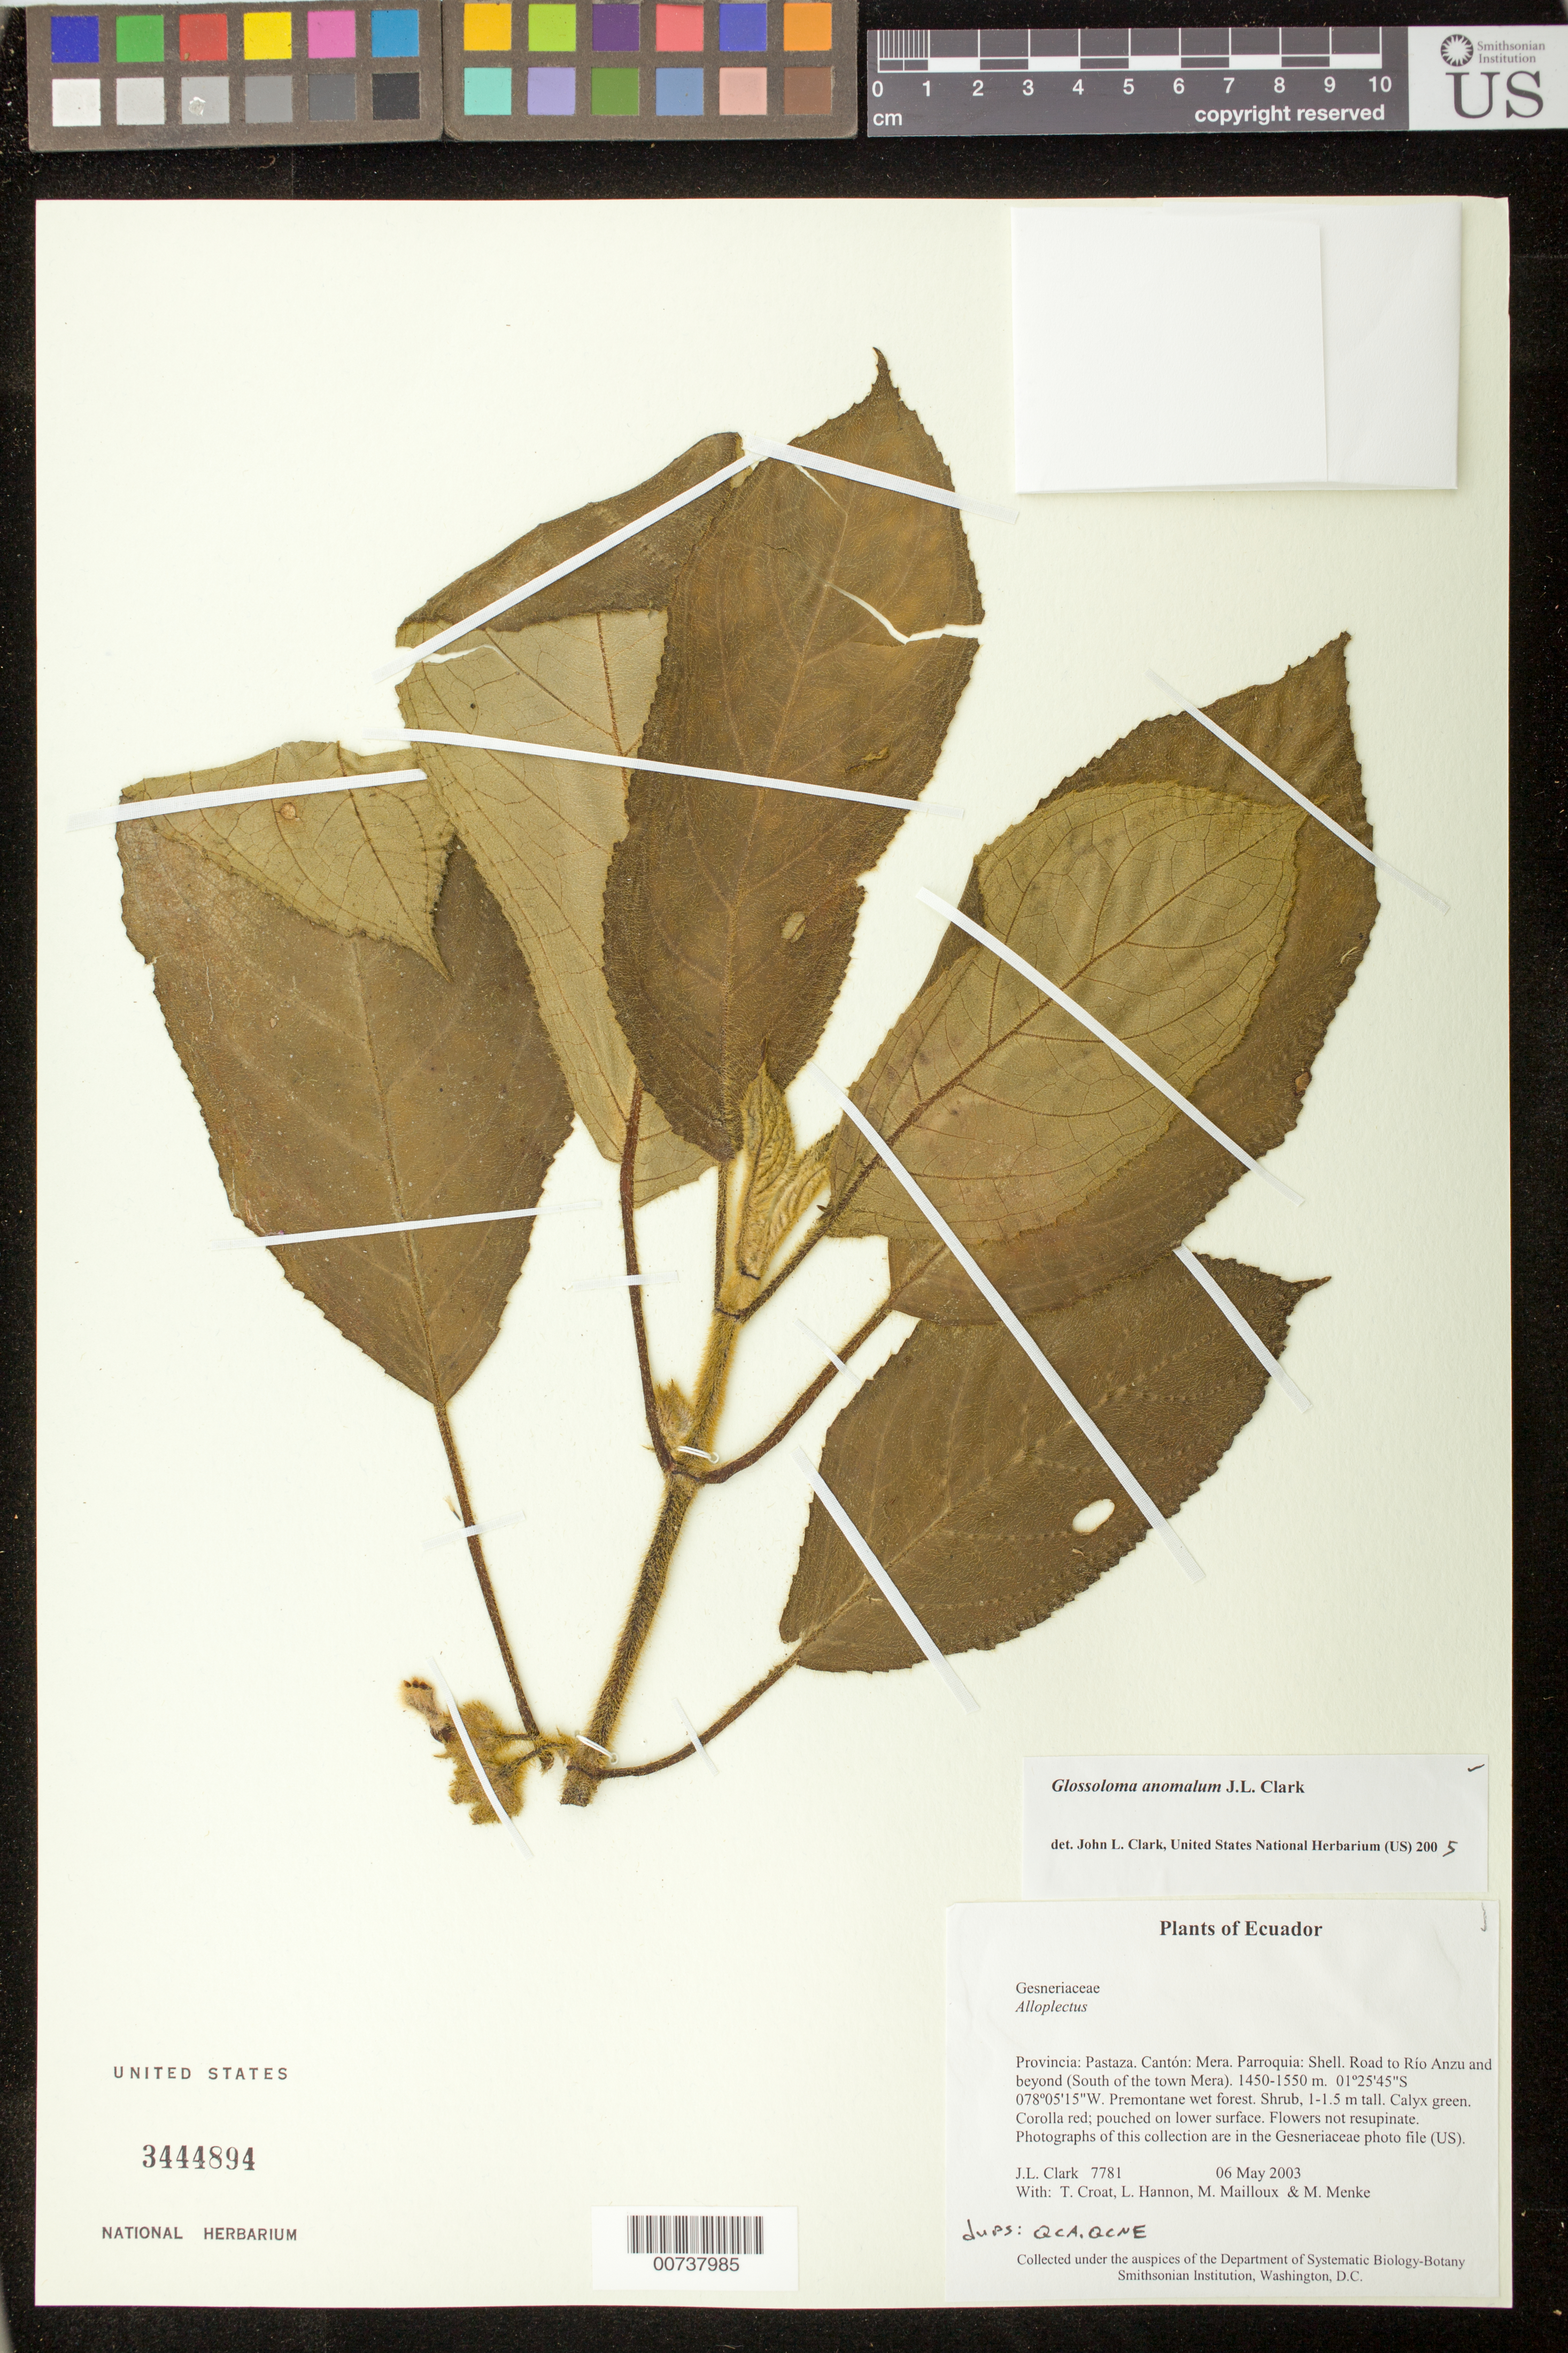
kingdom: Plantae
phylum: Tracheophyta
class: Magnoliopsida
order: Lamiales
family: Gesneriaceae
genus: Glossoloma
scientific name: Glossoloma anomalum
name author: J.L. Clark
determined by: Clark, J. L., (SEL), The Marie Selby Botanical Garden (UNITED STATES)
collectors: J. L. Clark, T. B. Croat, L. Hannon, M. Mailloux & M. Menke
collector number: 7781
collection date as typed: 06 May 2003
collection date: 2003-05-06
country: Ecuador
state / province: Pastaza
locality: Mera. Parroquia: Shell. Road to Río Anzu and beyond (South of the town Mera).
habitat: Premontane wet forest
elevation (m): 1450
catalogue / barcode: US 3444894